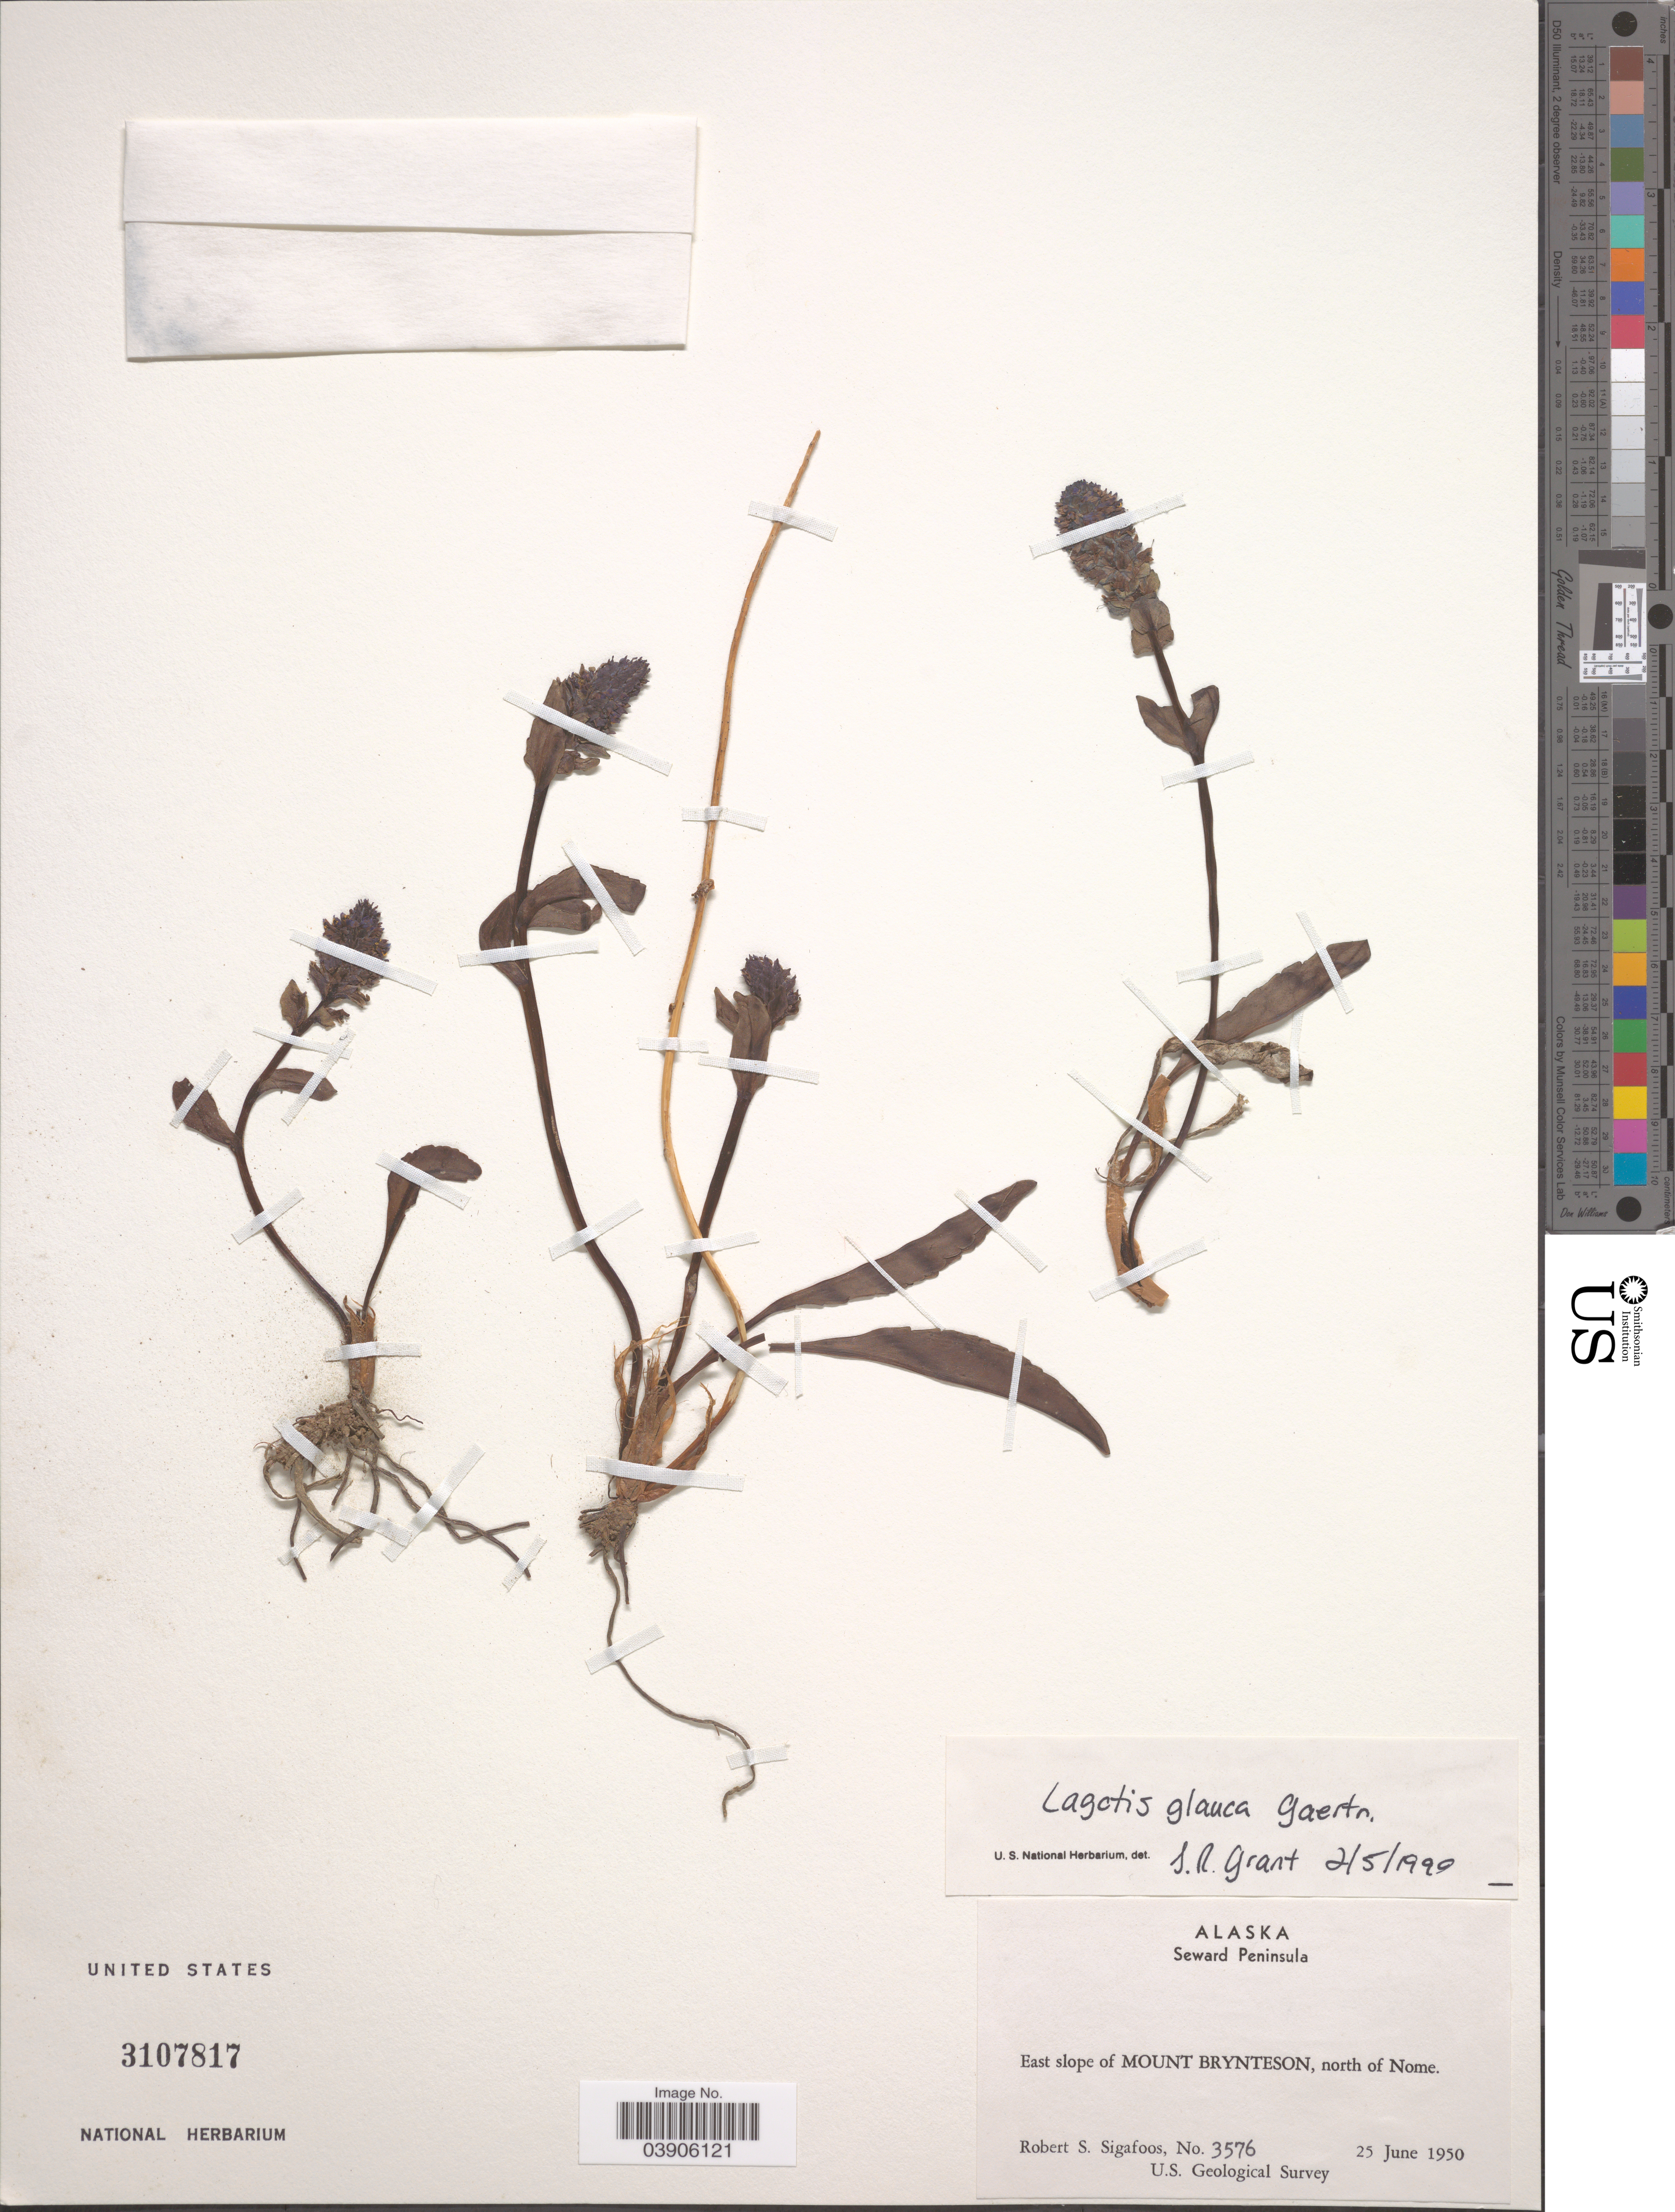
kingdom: Plantae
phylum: Tracheophyta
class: Magnoliopsida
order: Lamiales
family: Plantaginaceae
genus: Lagotis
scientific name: Lagotis glauca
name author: Gaertn.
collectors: R. Sigafoos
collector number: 3576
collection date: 1950-06-25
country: United States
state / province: Alaska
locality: Seward Peninsula. East slope of Mount Brynteson, north of Nome.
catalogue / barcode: US 3107817